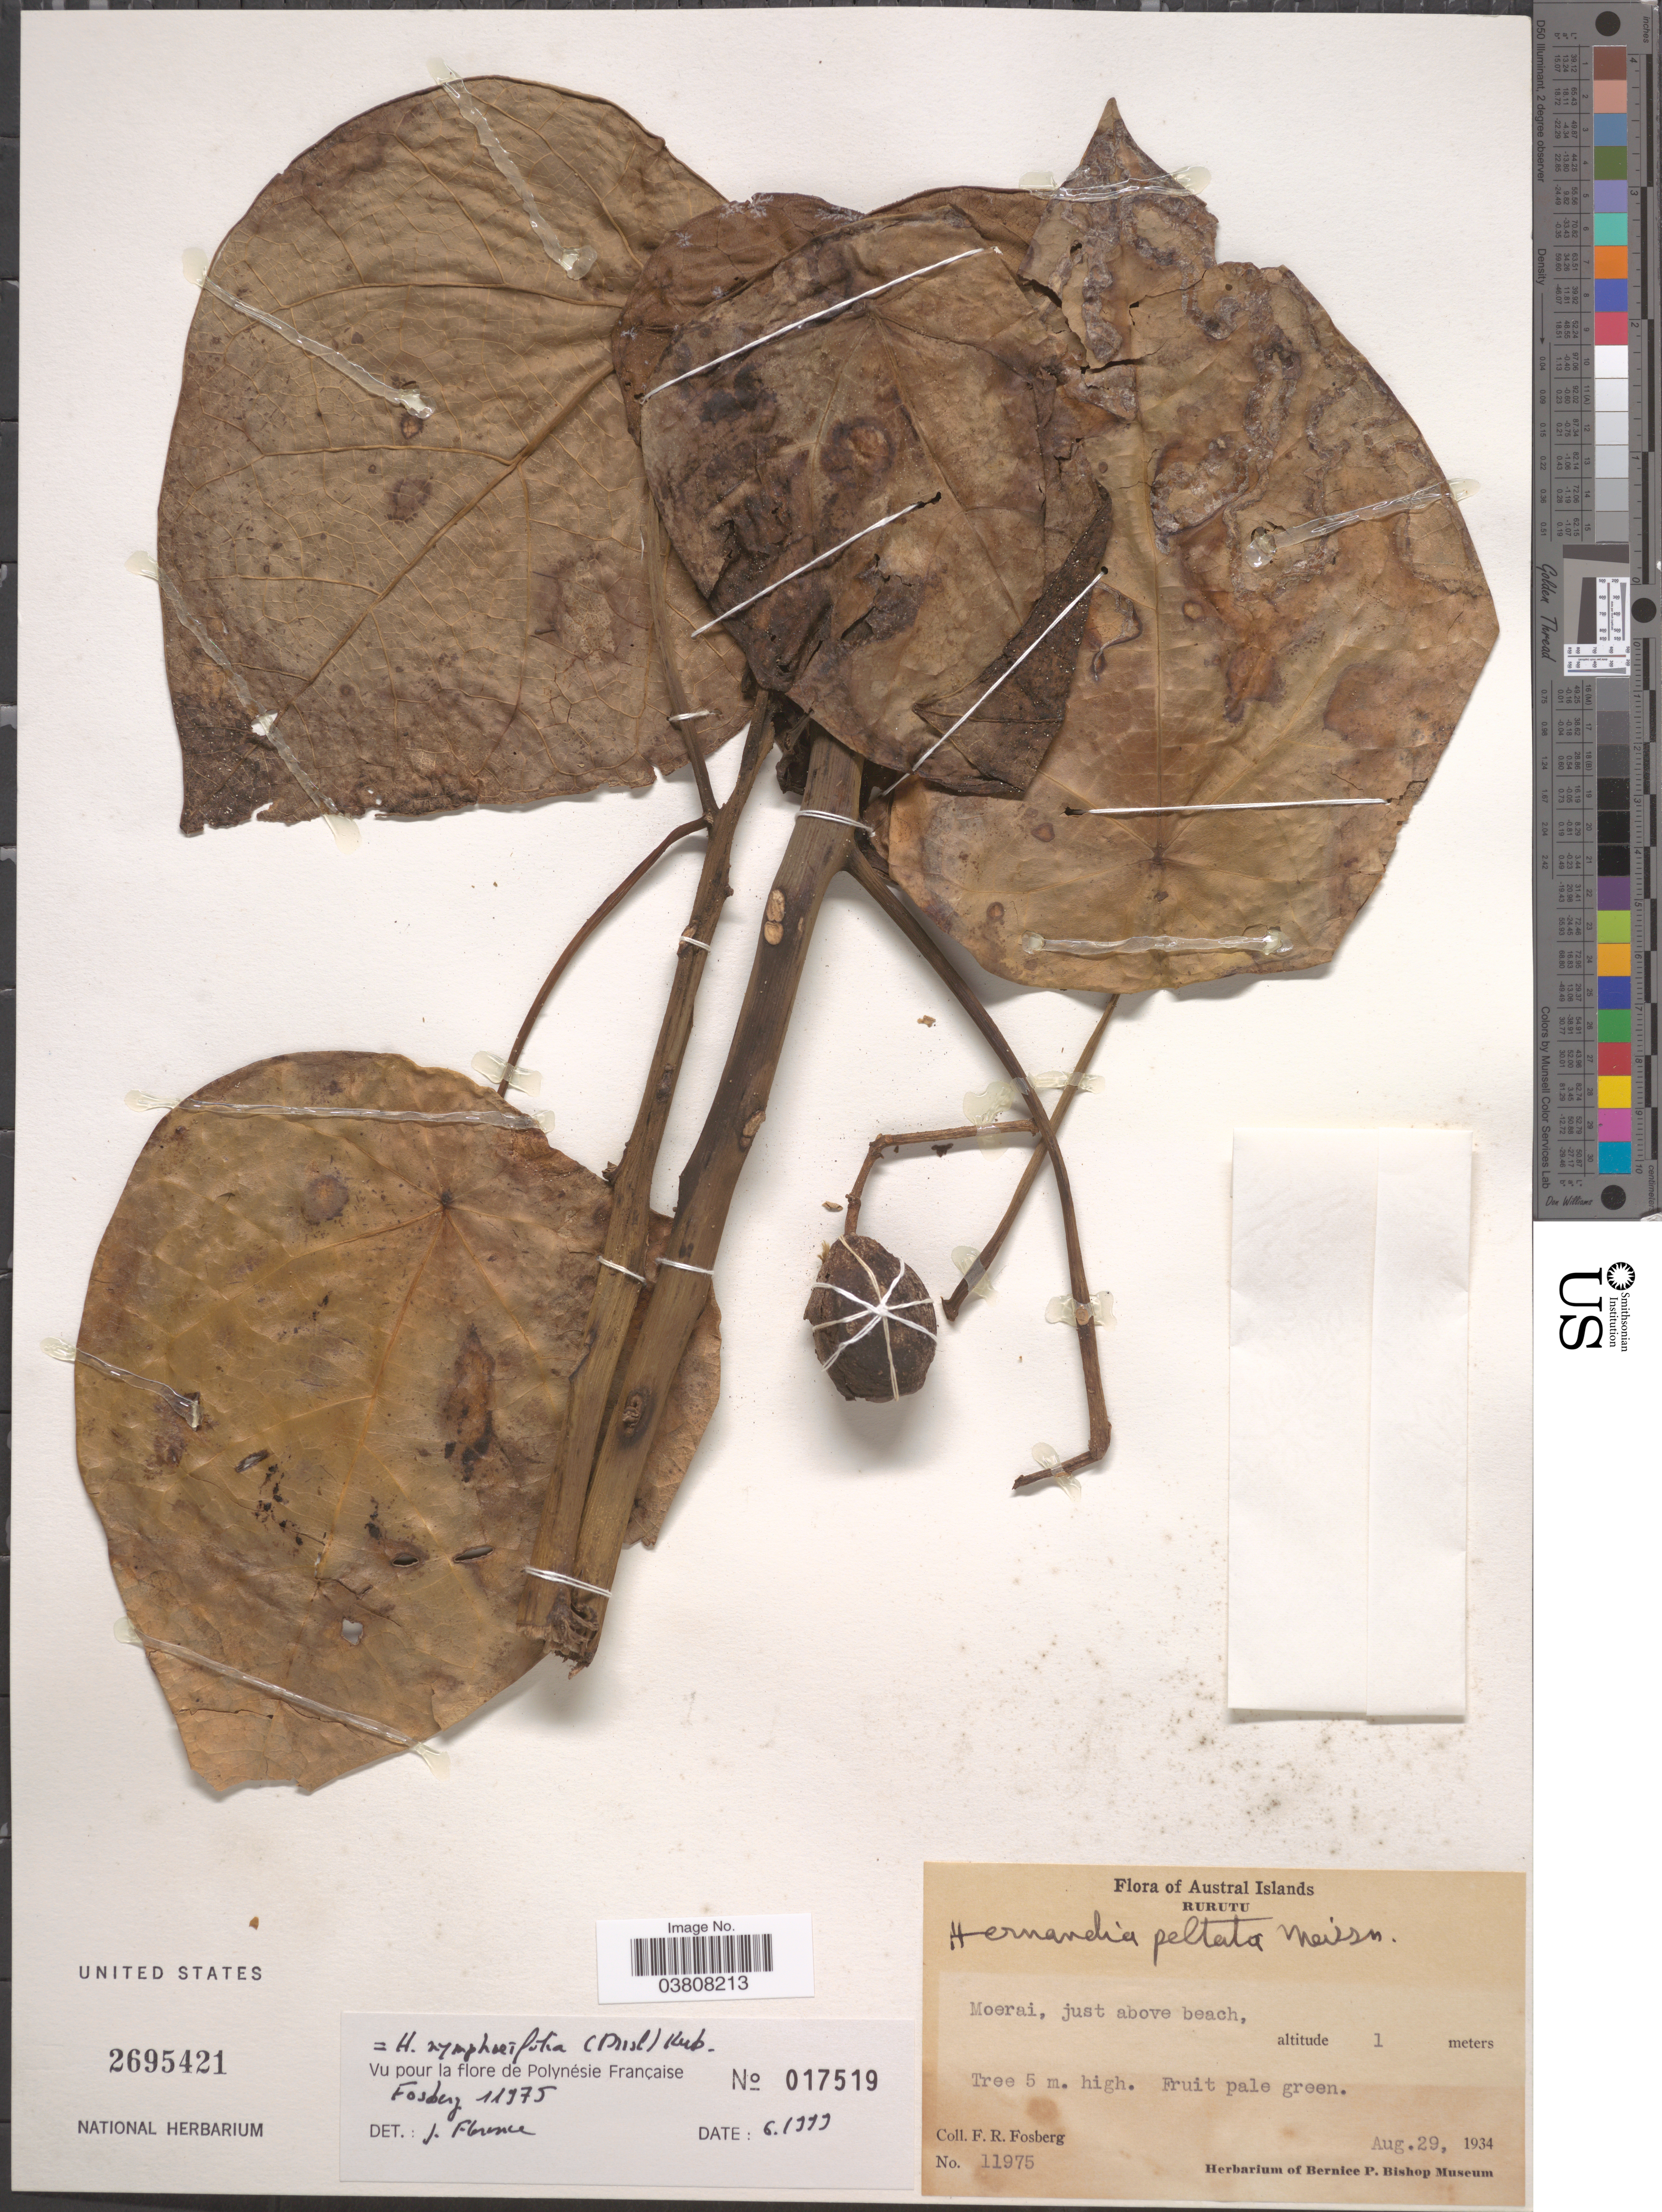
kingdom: Plantae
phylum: Tracheophyta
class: Magnoliopsida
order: Laurales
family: Hernandiaceae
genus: Hernandia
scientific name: Hernandia nymphaeifolia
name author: (C. Presl) Kubitzki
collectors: F. R. Fosberg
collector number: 11975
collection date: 1934-08-29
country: French Polynesia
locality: Austral Islands. Rurutu. Moerai, just above beach.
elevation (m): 1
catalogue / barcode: US 2695421